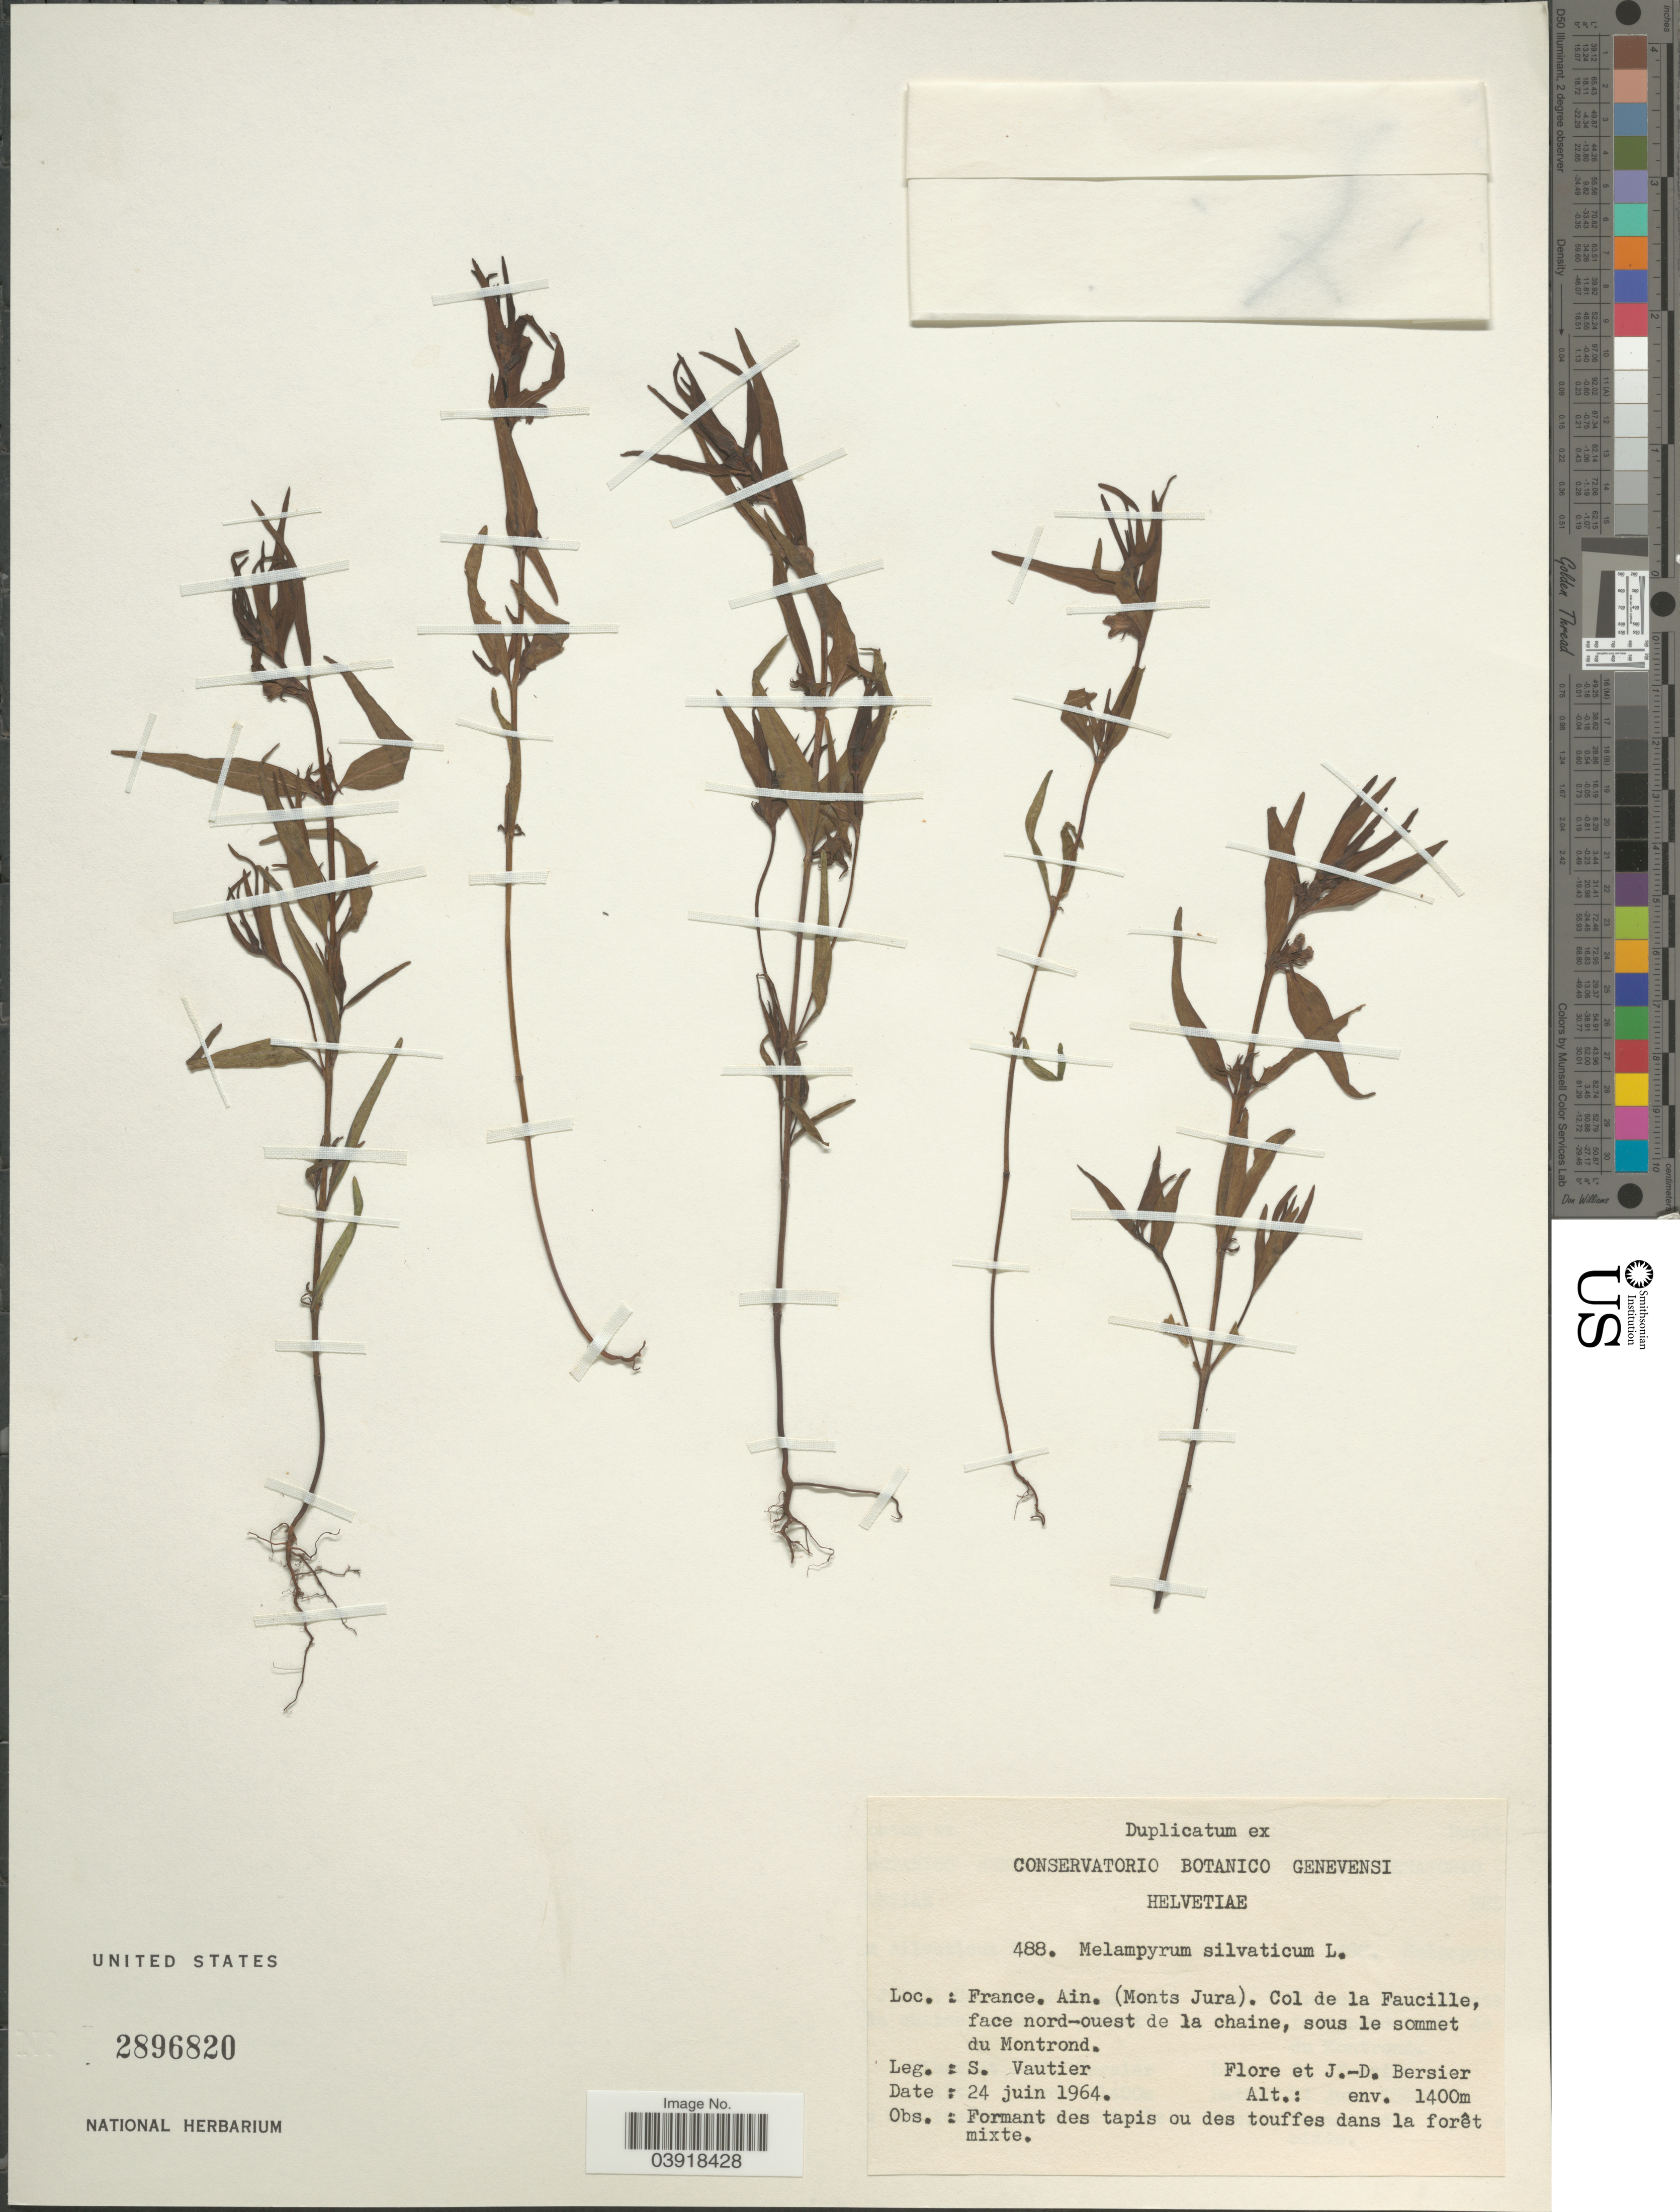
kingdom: Plantae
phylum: Tracheophyta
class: Magnoliopsida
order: Lamiales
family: Orobanchaceae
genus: Melampyrum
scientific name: Melampyrum sylvaticum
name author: L.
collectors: S. Vautier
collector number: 488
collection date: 1964-06-24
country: France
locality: France. Ain. (Monts Jura). Col de la Faucille, face nord-ouest de la chaine, sous le sommet du Montrond.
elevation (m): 1400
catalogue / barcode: US 2896820